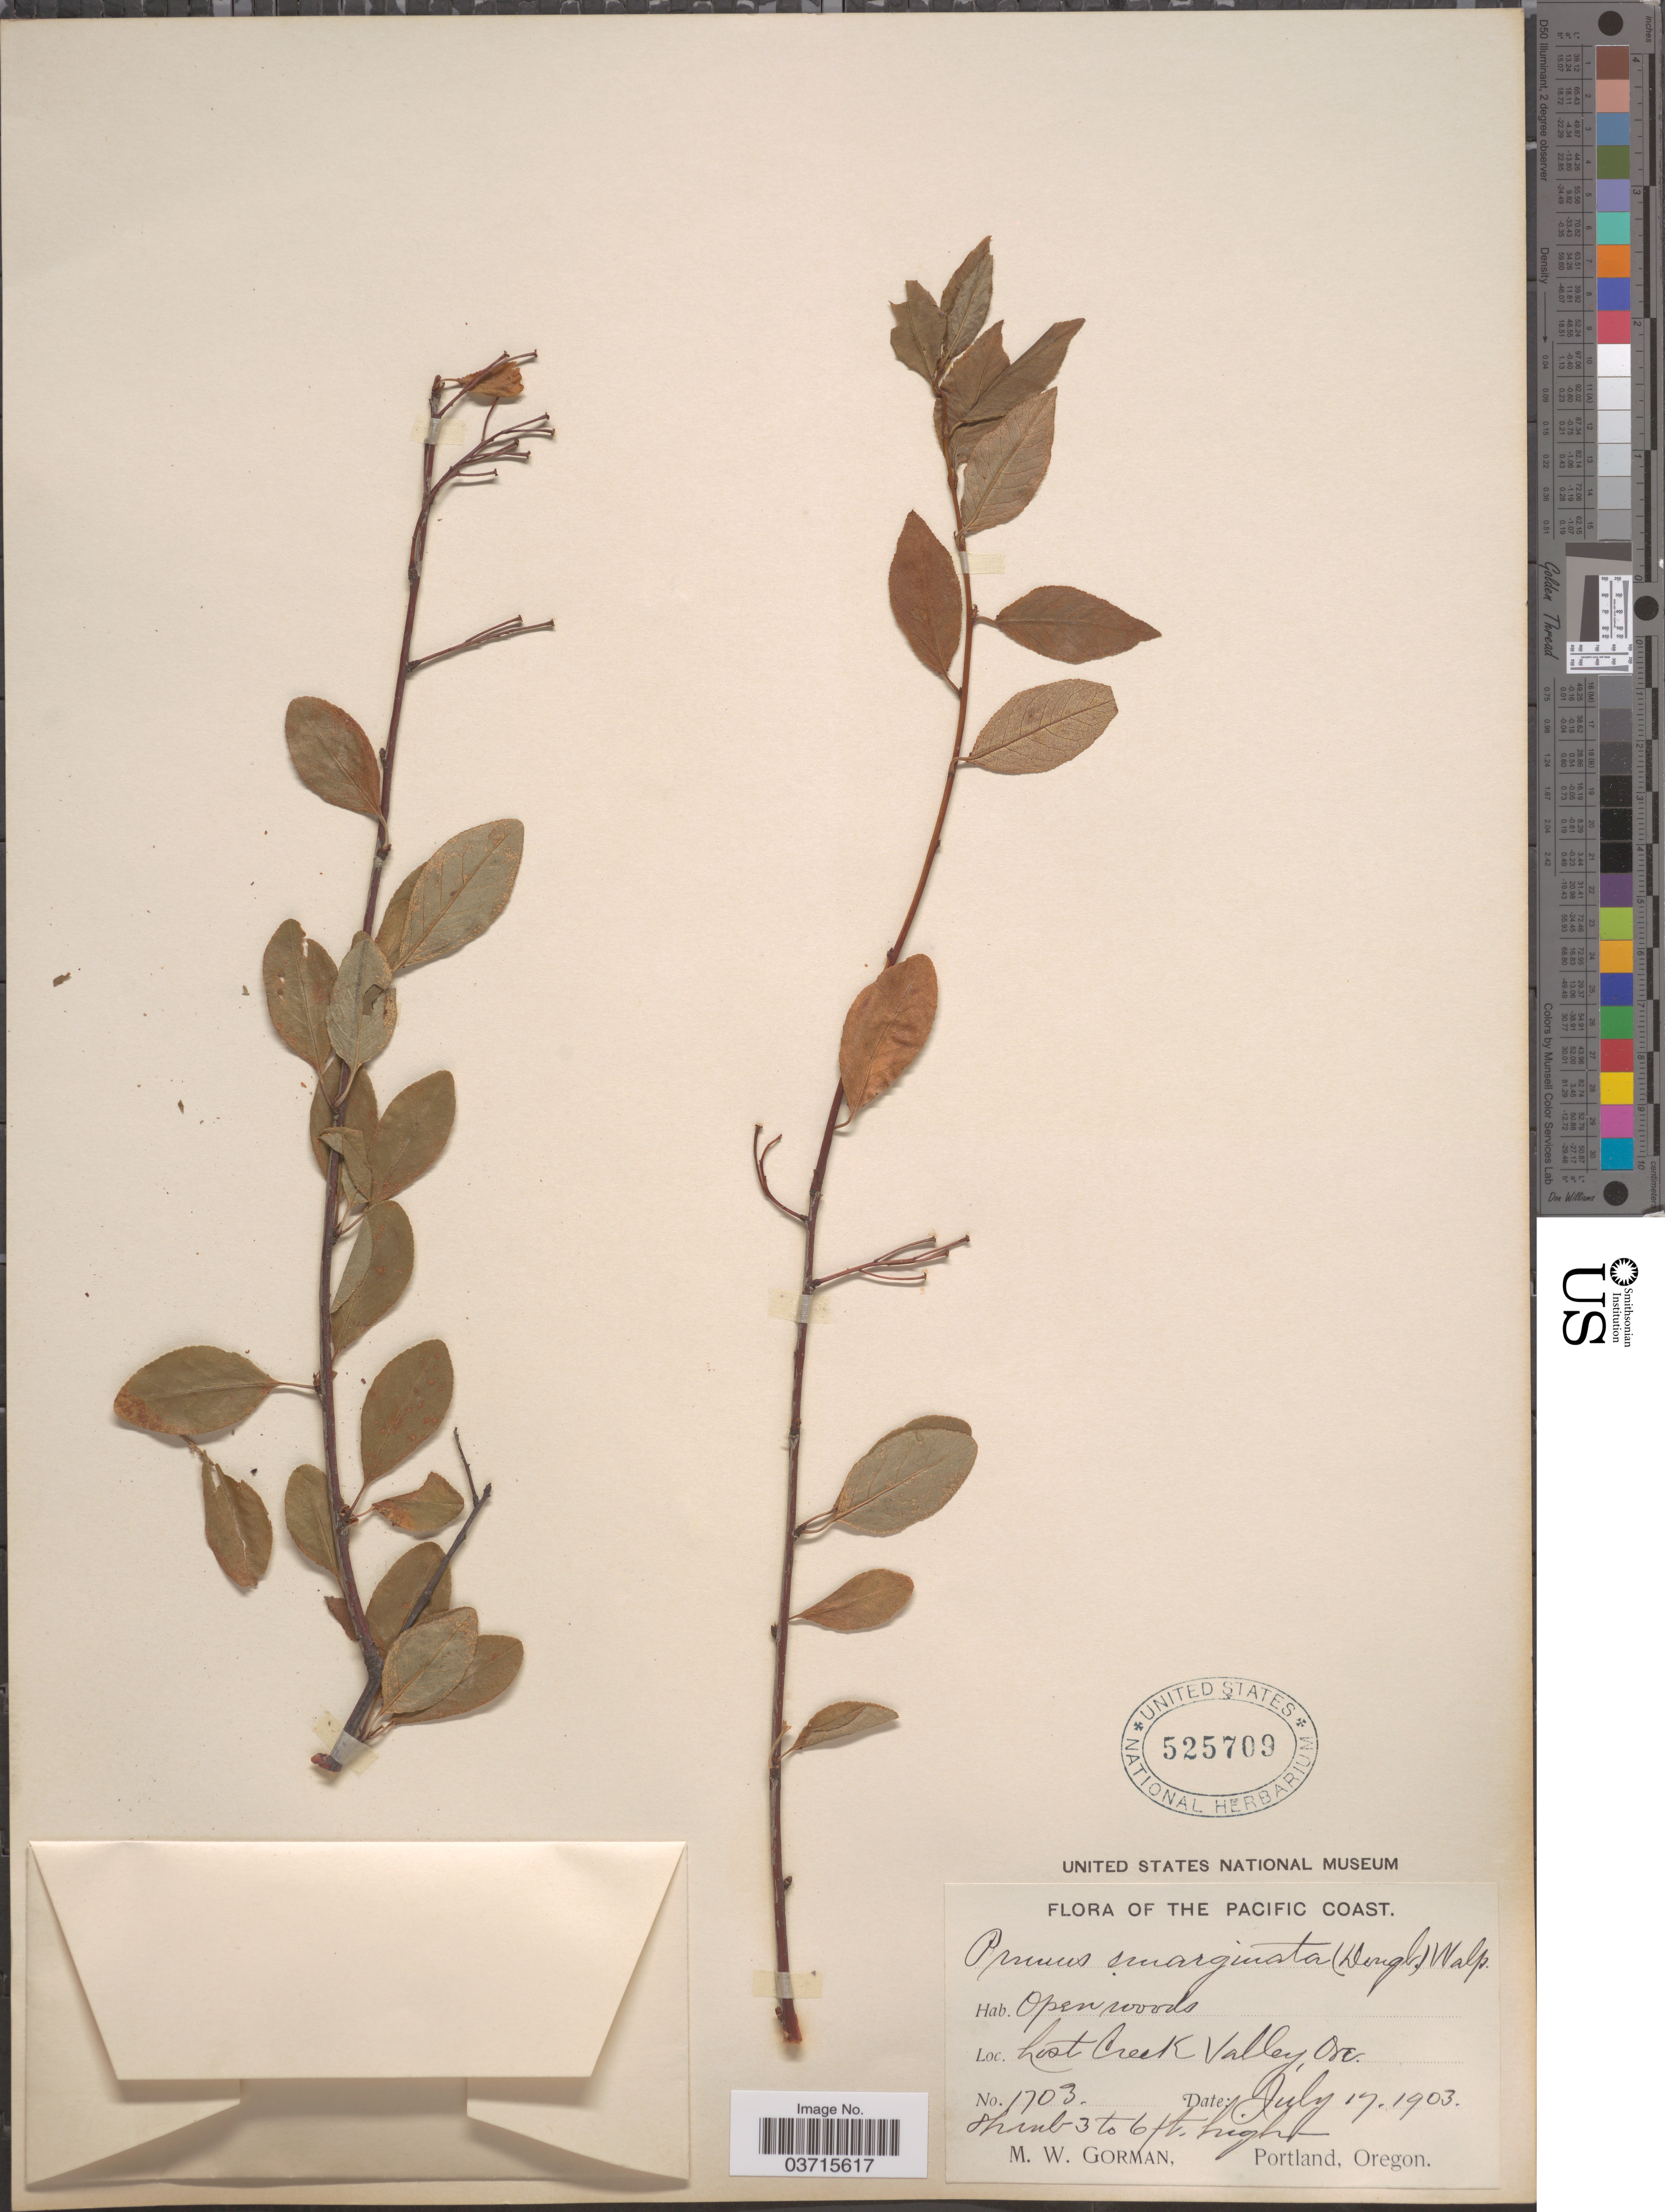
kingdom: Plantae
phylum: Tracheophyta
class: Magnoliopsida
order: Rosales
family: Rosaceae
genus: Prunus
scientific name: Prunus emarginata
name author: (Douglas ex Hook.) Eaton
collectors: M. W. Gorman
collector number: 1703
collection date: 1903-07-17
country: United States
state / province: Oregon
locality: The Pacific Coast. Lost Creek Valley.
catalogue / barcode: US 525709